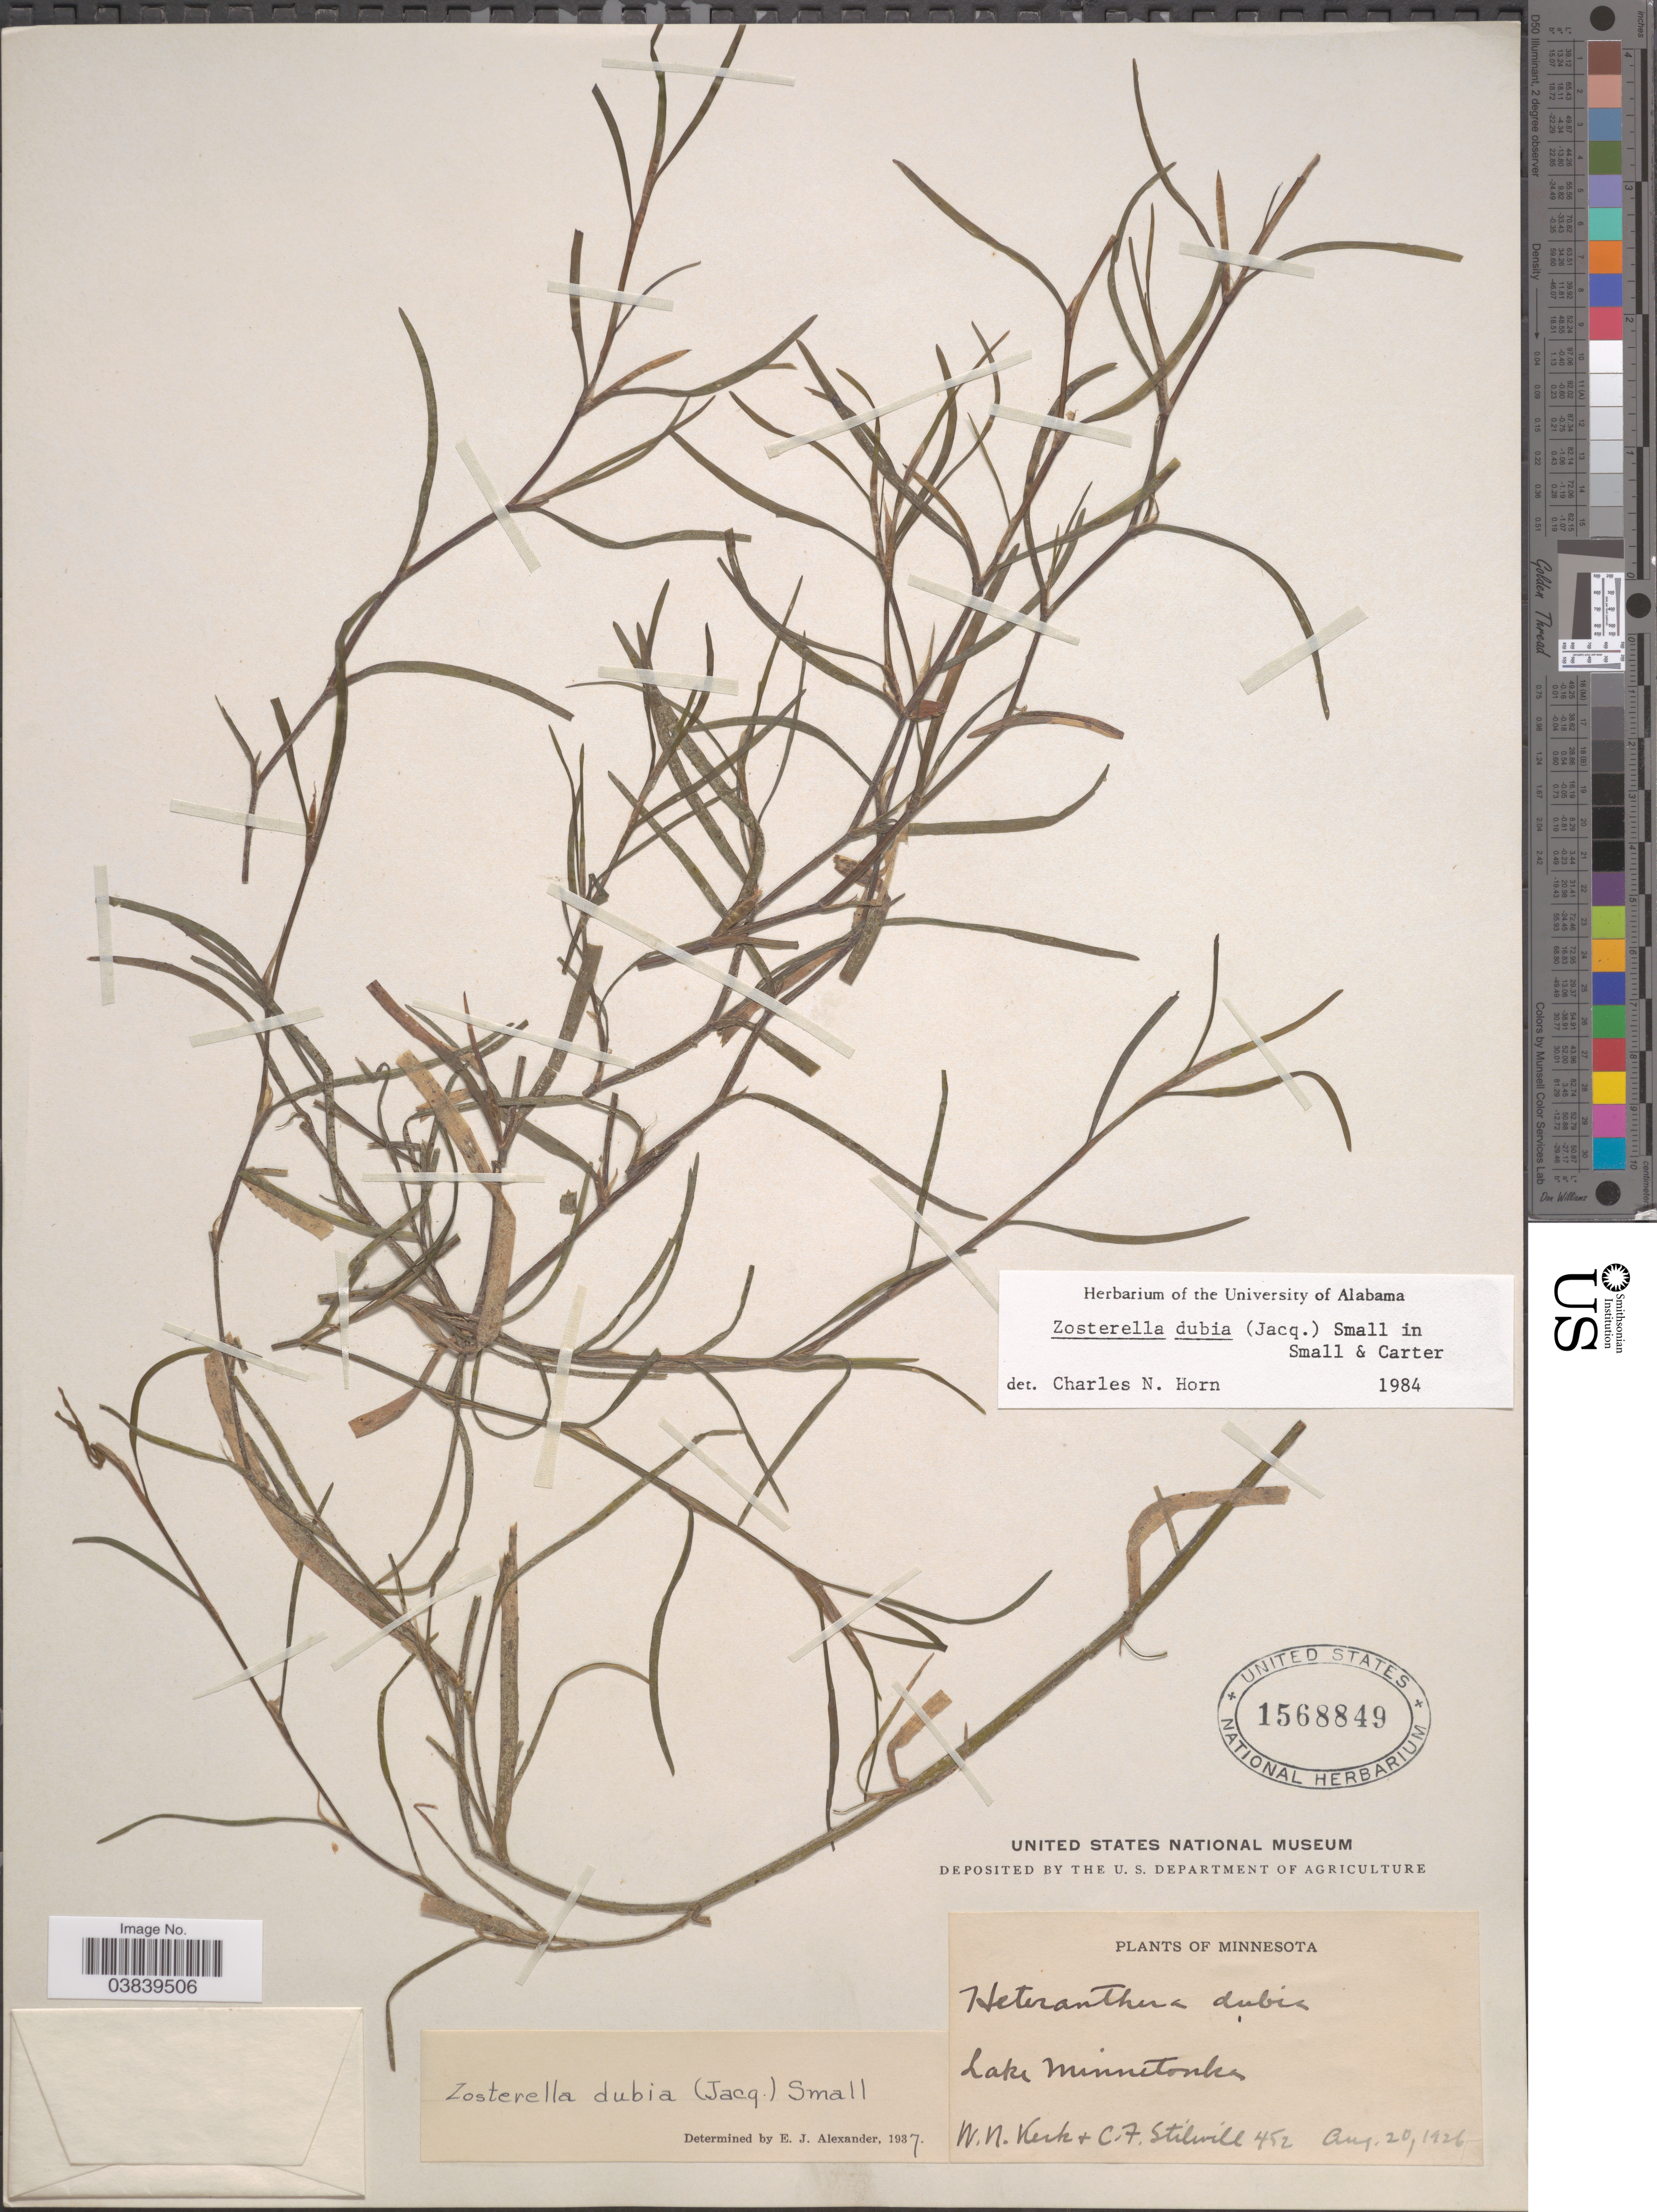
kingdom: Plantae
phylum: Tracheophyta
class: Liliopsida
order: Commelinales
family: Pontederiaceae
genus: Heteranthera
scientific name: Heteranthera dubia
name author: (Jacq.) MacMill.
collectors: W. Keck & C. Stilwill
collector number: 452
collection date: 1926-08-20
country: United States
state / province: Minnesota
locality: Lake Minnetonka.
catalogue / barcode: US 1568849